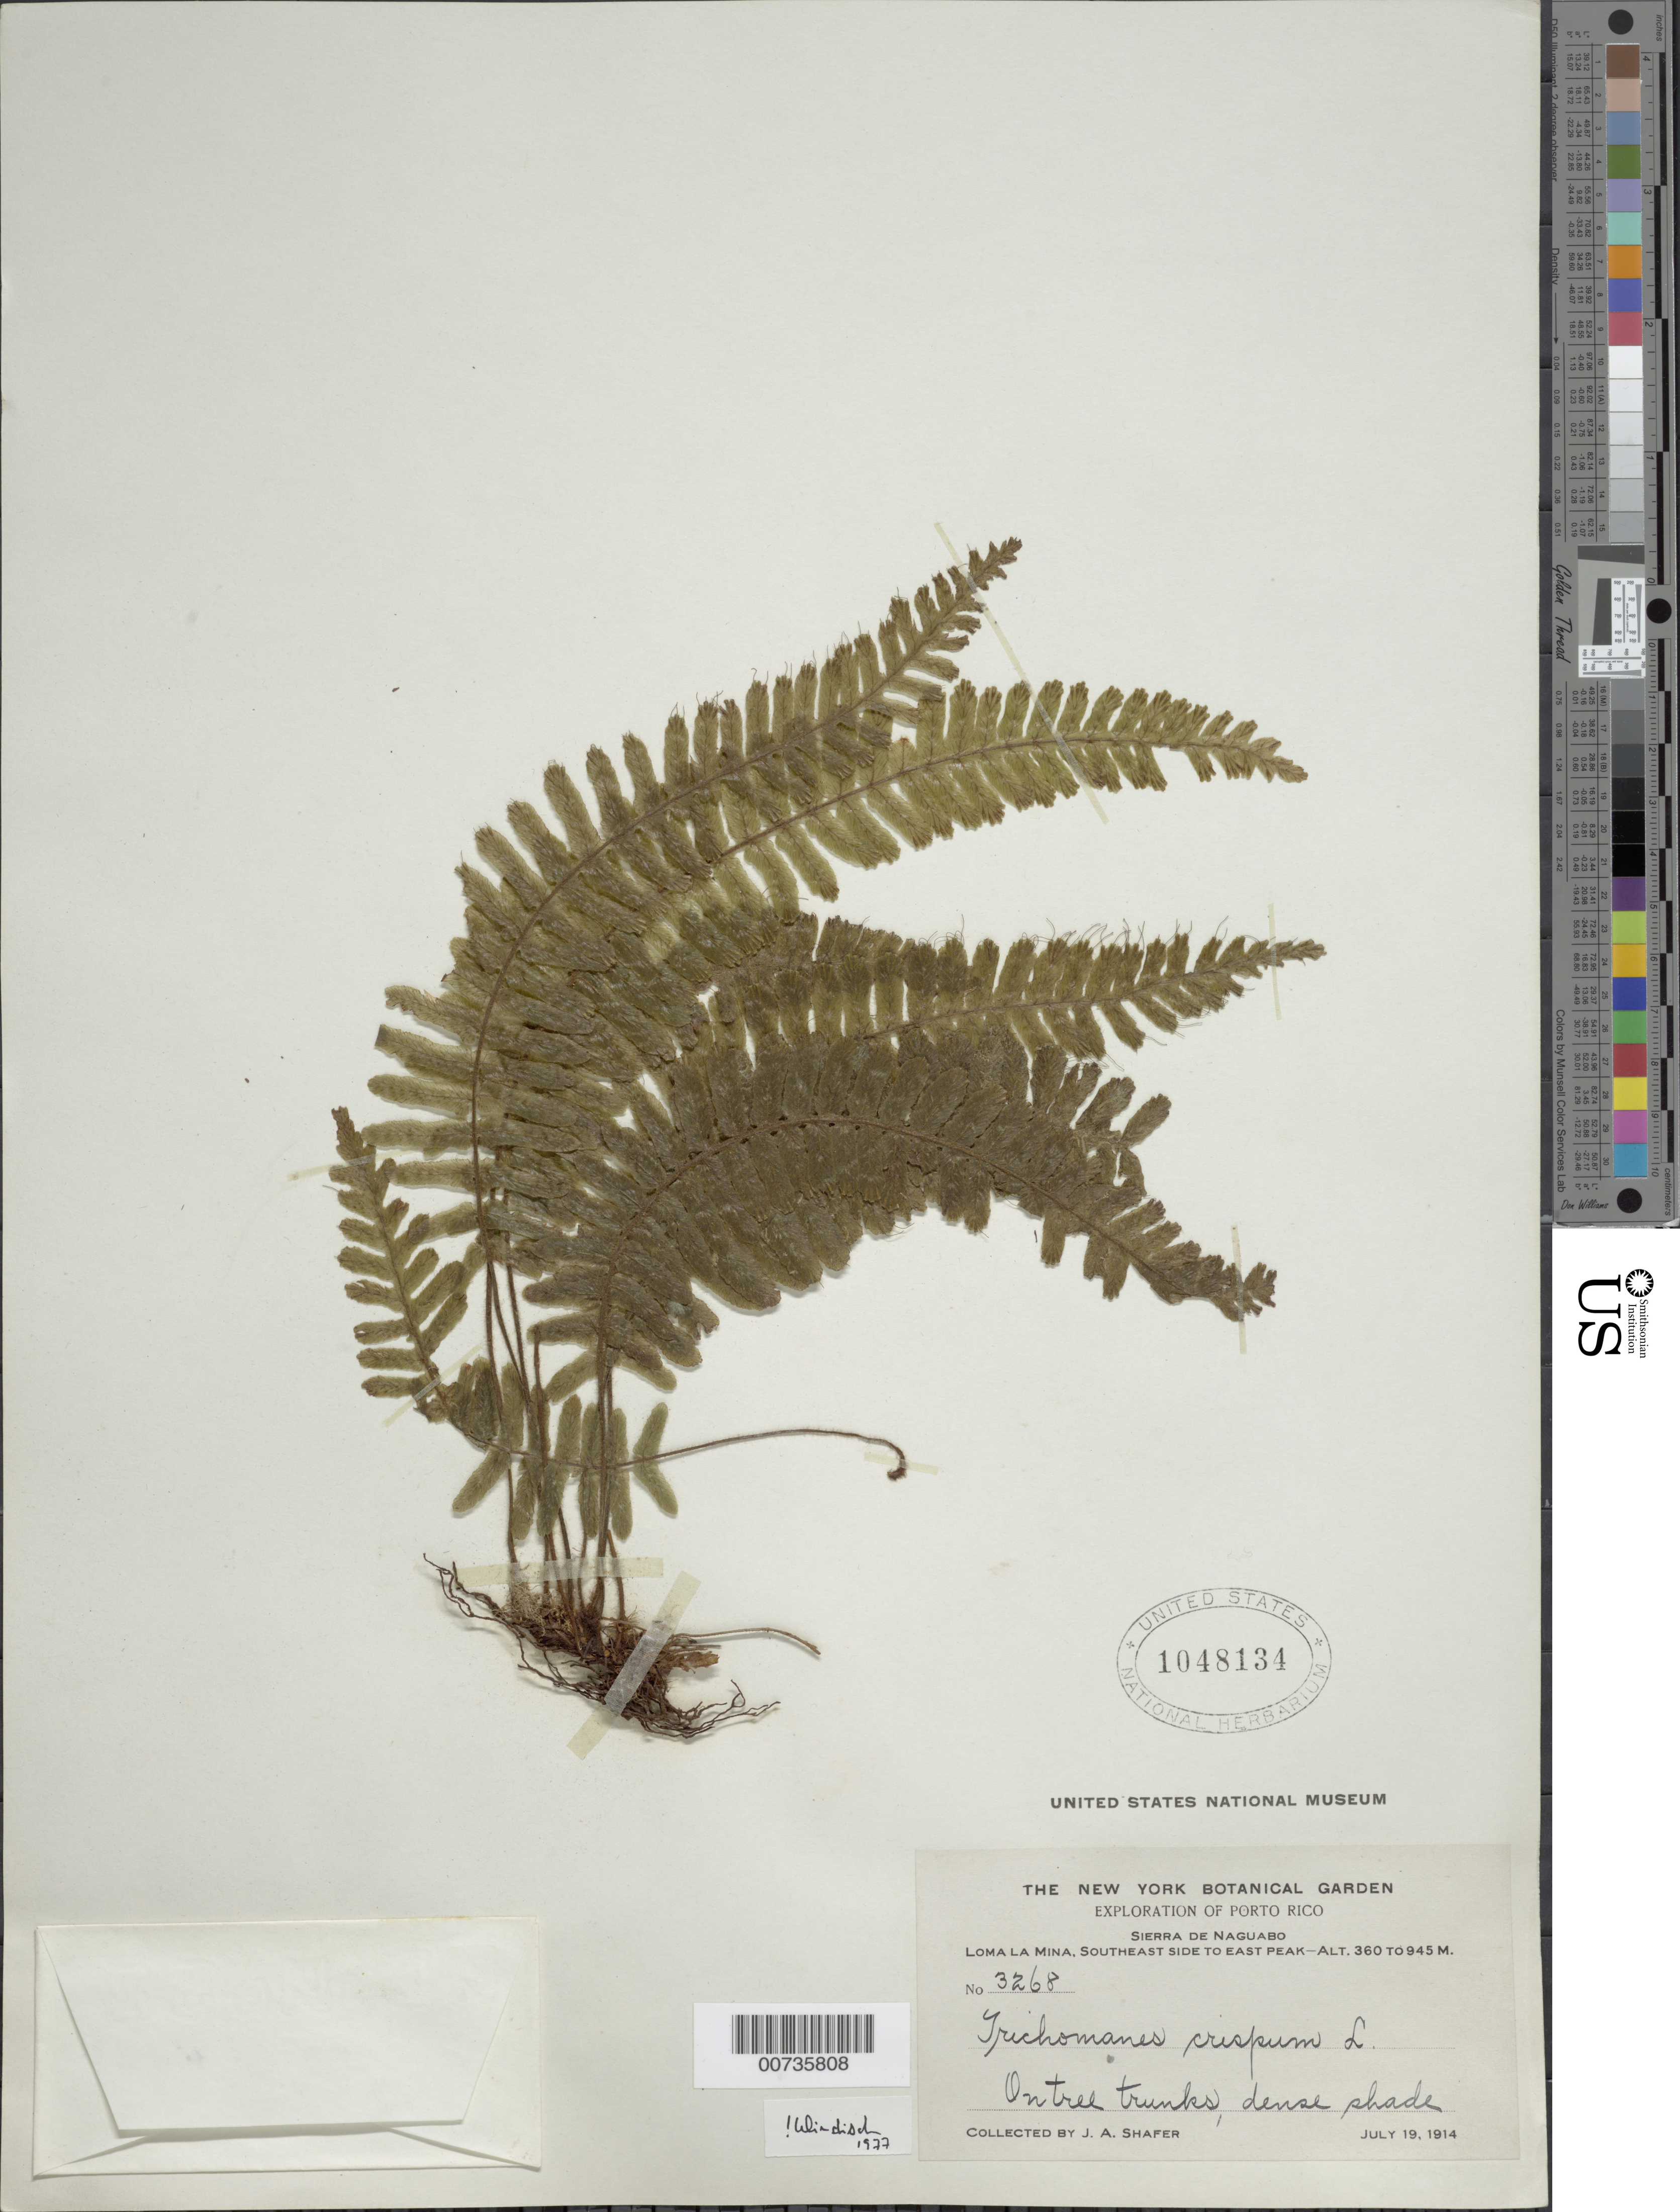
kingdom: Plantae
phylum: Tracheophyta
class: Polypodiopsida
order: Hymenophyllales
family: Hymenophyllaceae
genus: Trichomanes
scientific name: Trichomanes crispum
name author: L.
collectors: J. A. Shafer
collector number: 3268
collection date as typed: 19 Jul 1914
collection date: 1914-07-19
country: Puerto Rico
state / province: Naguabo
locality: Sierra de Naguabo, Loma la Mina, SE side of E peak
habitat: On tree trunks, dense shade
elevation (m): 360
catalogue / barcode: US 1048134